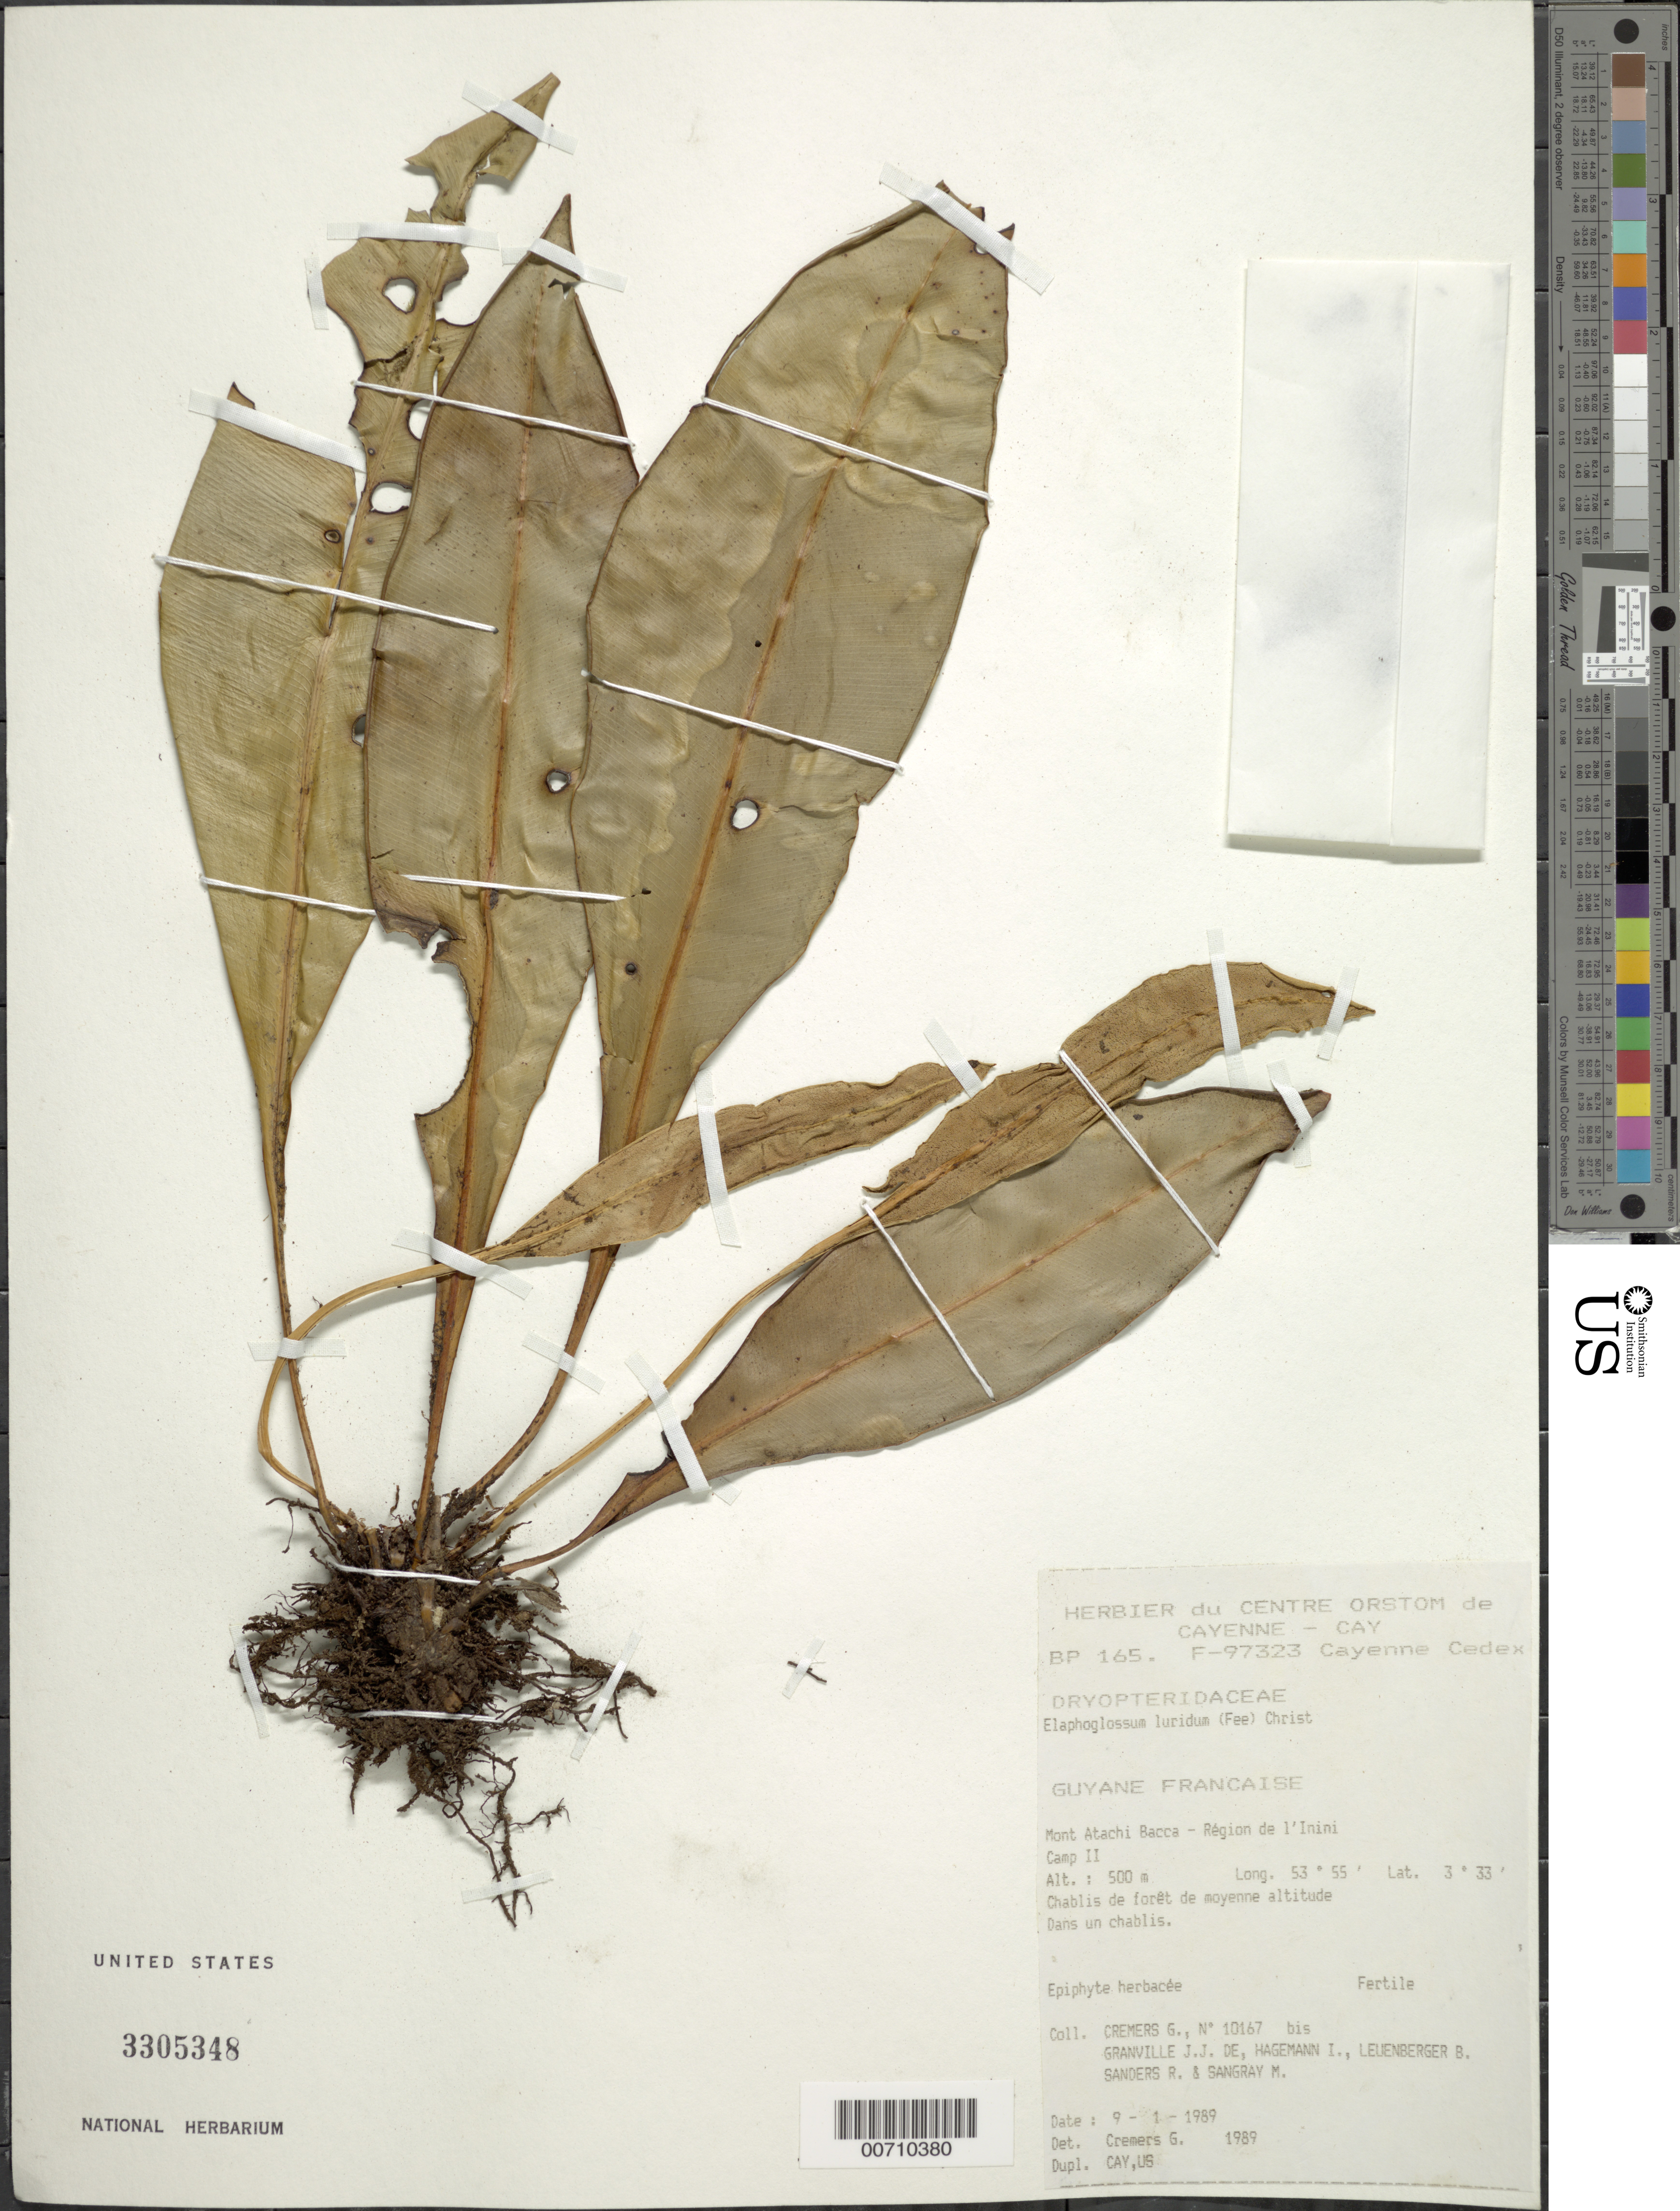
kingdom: Plantae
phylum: Tracheophyta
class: Polypodiopsida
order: Polypodiales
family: Dryopteridaceae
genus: Elaphoglossum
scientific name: Elaphoglossum luridum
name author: (Fée) Christ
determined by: Cremers, Georges A.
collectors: G. Cremers et al.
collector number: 10167 b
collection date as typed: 9-Jan-89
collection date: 1989-01-09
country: French Guiana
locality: Mont Atachi Bacca, région de l'Inini, Camp II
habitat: Chablis, chablis de forêt de moyenne altitude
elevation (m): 500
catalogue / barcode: US 3305348